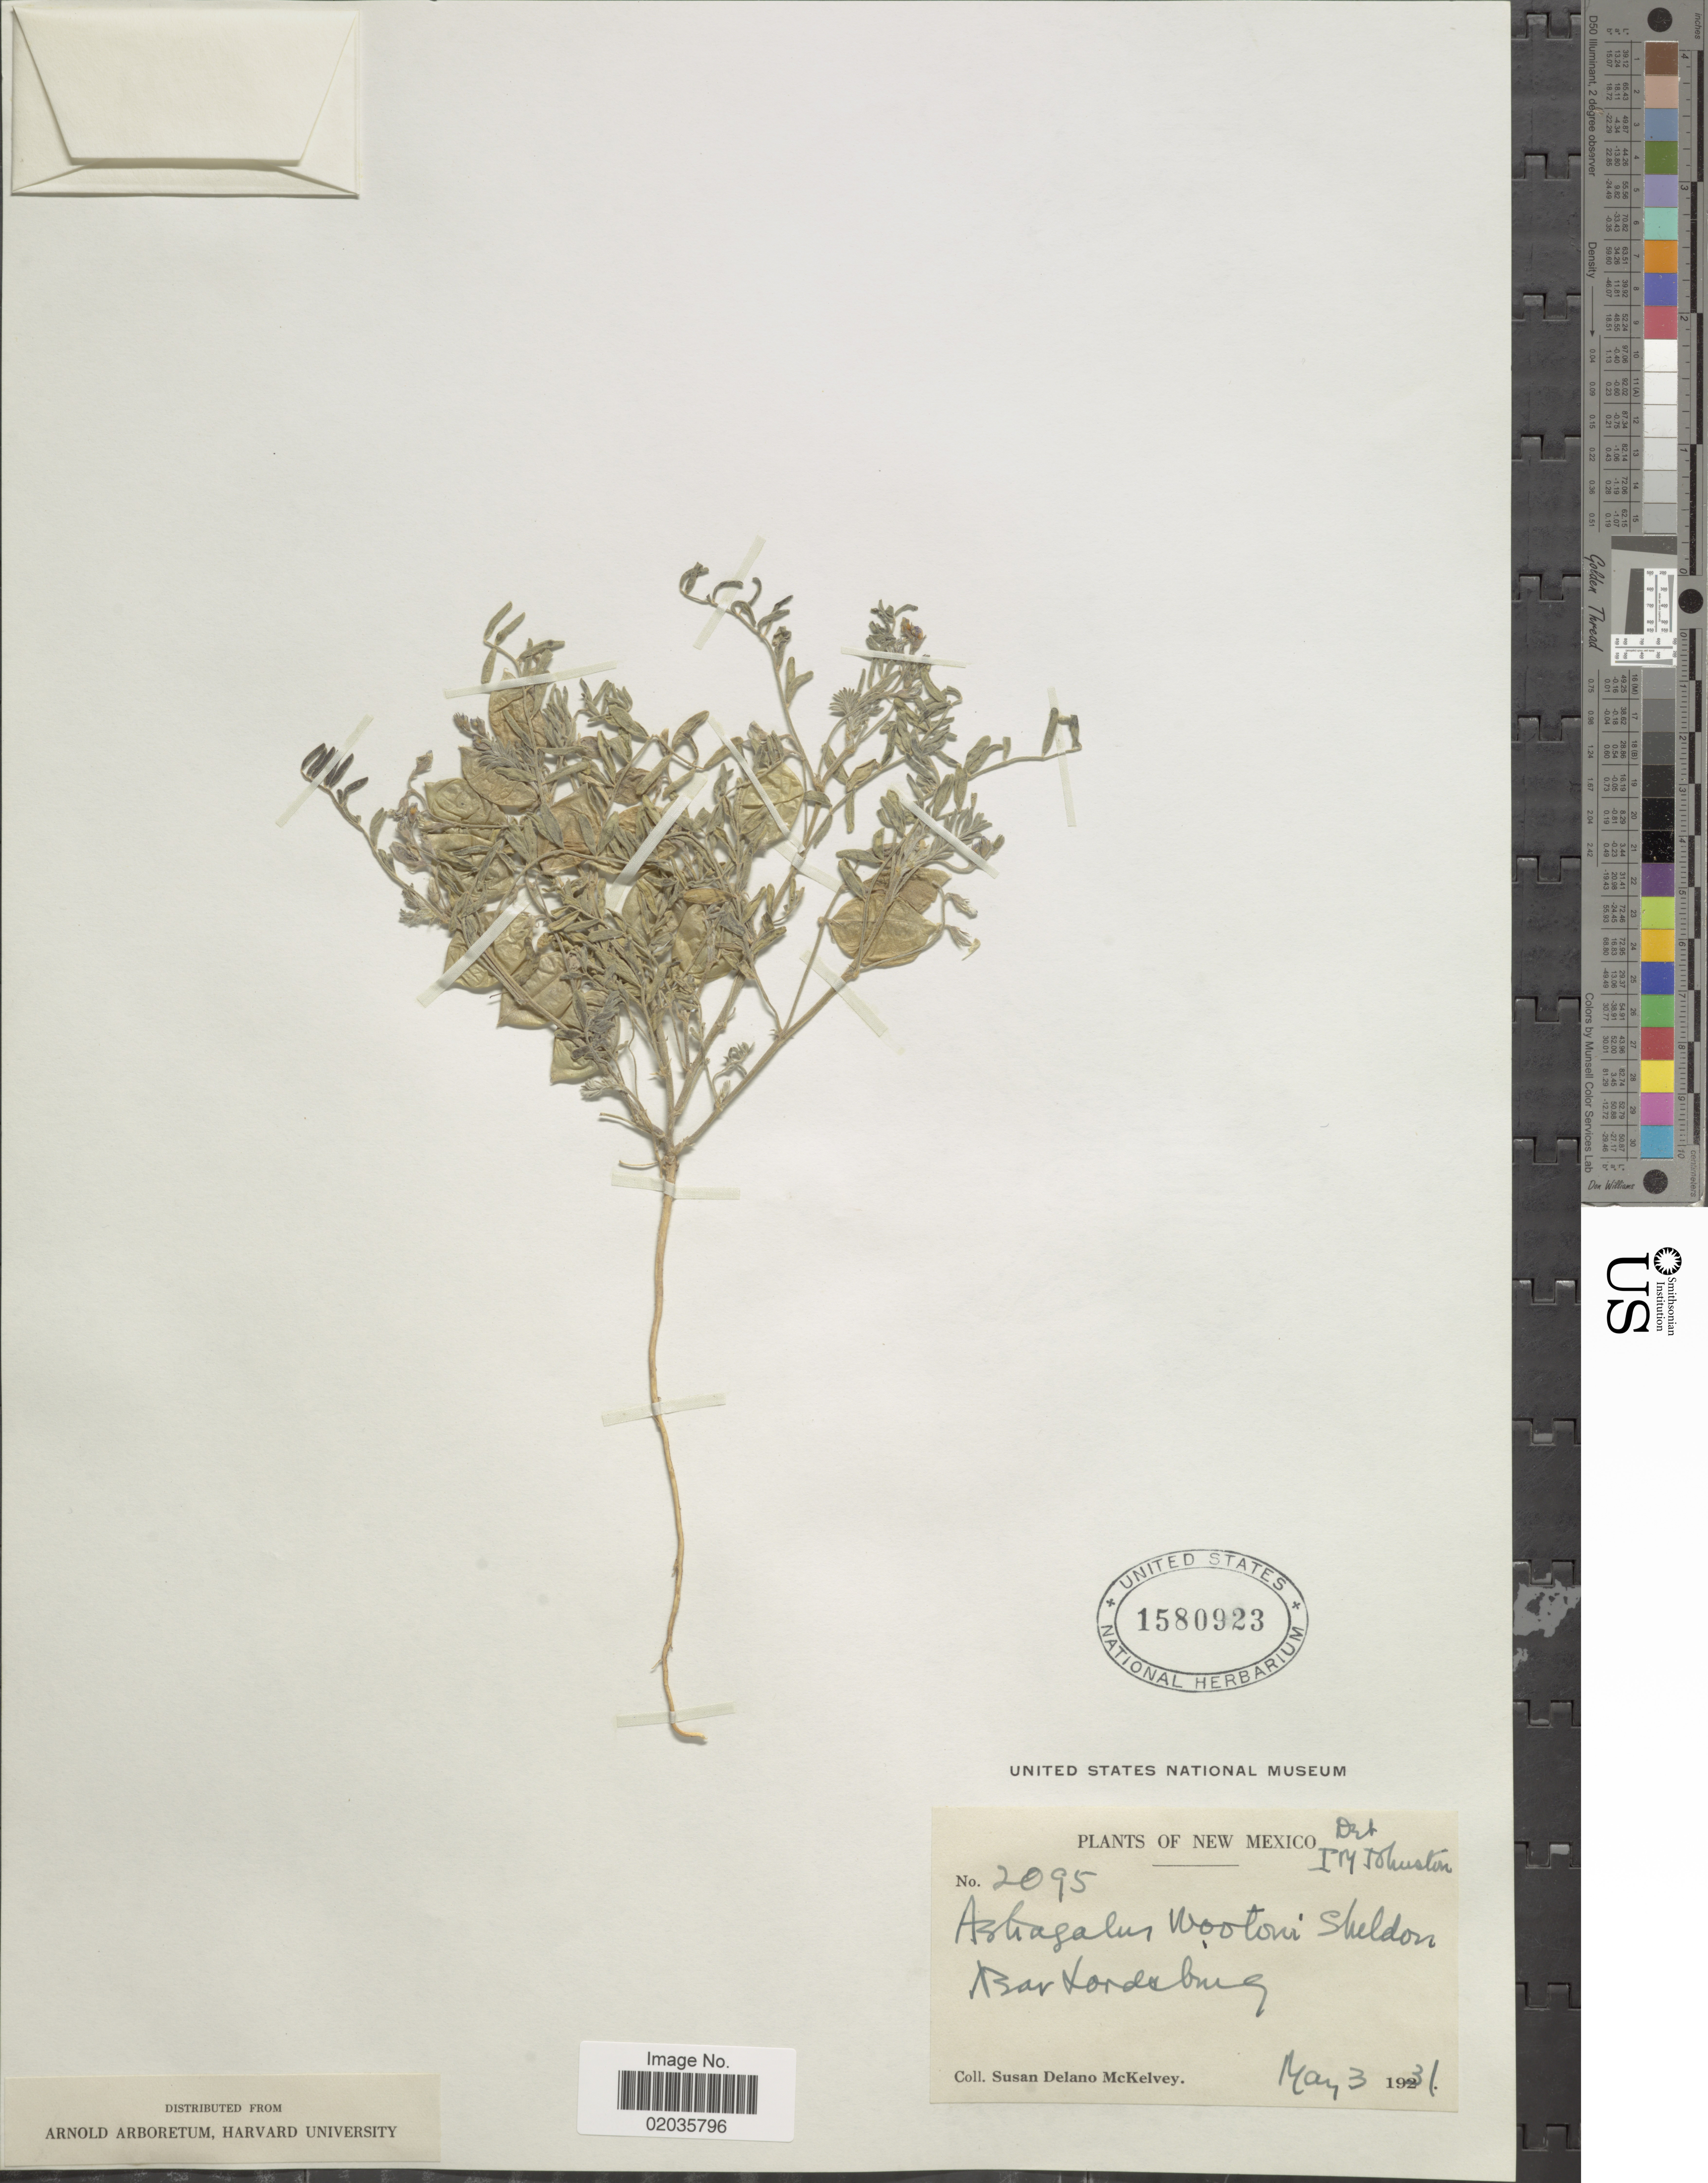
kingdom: Plantae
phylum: Tracheophyta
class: Magnoliopsida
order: Fabales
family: Fabaceae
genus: Astragalus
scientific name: Astragalus wootonii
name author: E. Sheld.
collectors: S. A. McKelvey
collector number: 2095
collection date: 1931-05-03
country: United States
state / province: New Mexico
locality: Bar Lordsburg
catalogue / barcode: US 1580923